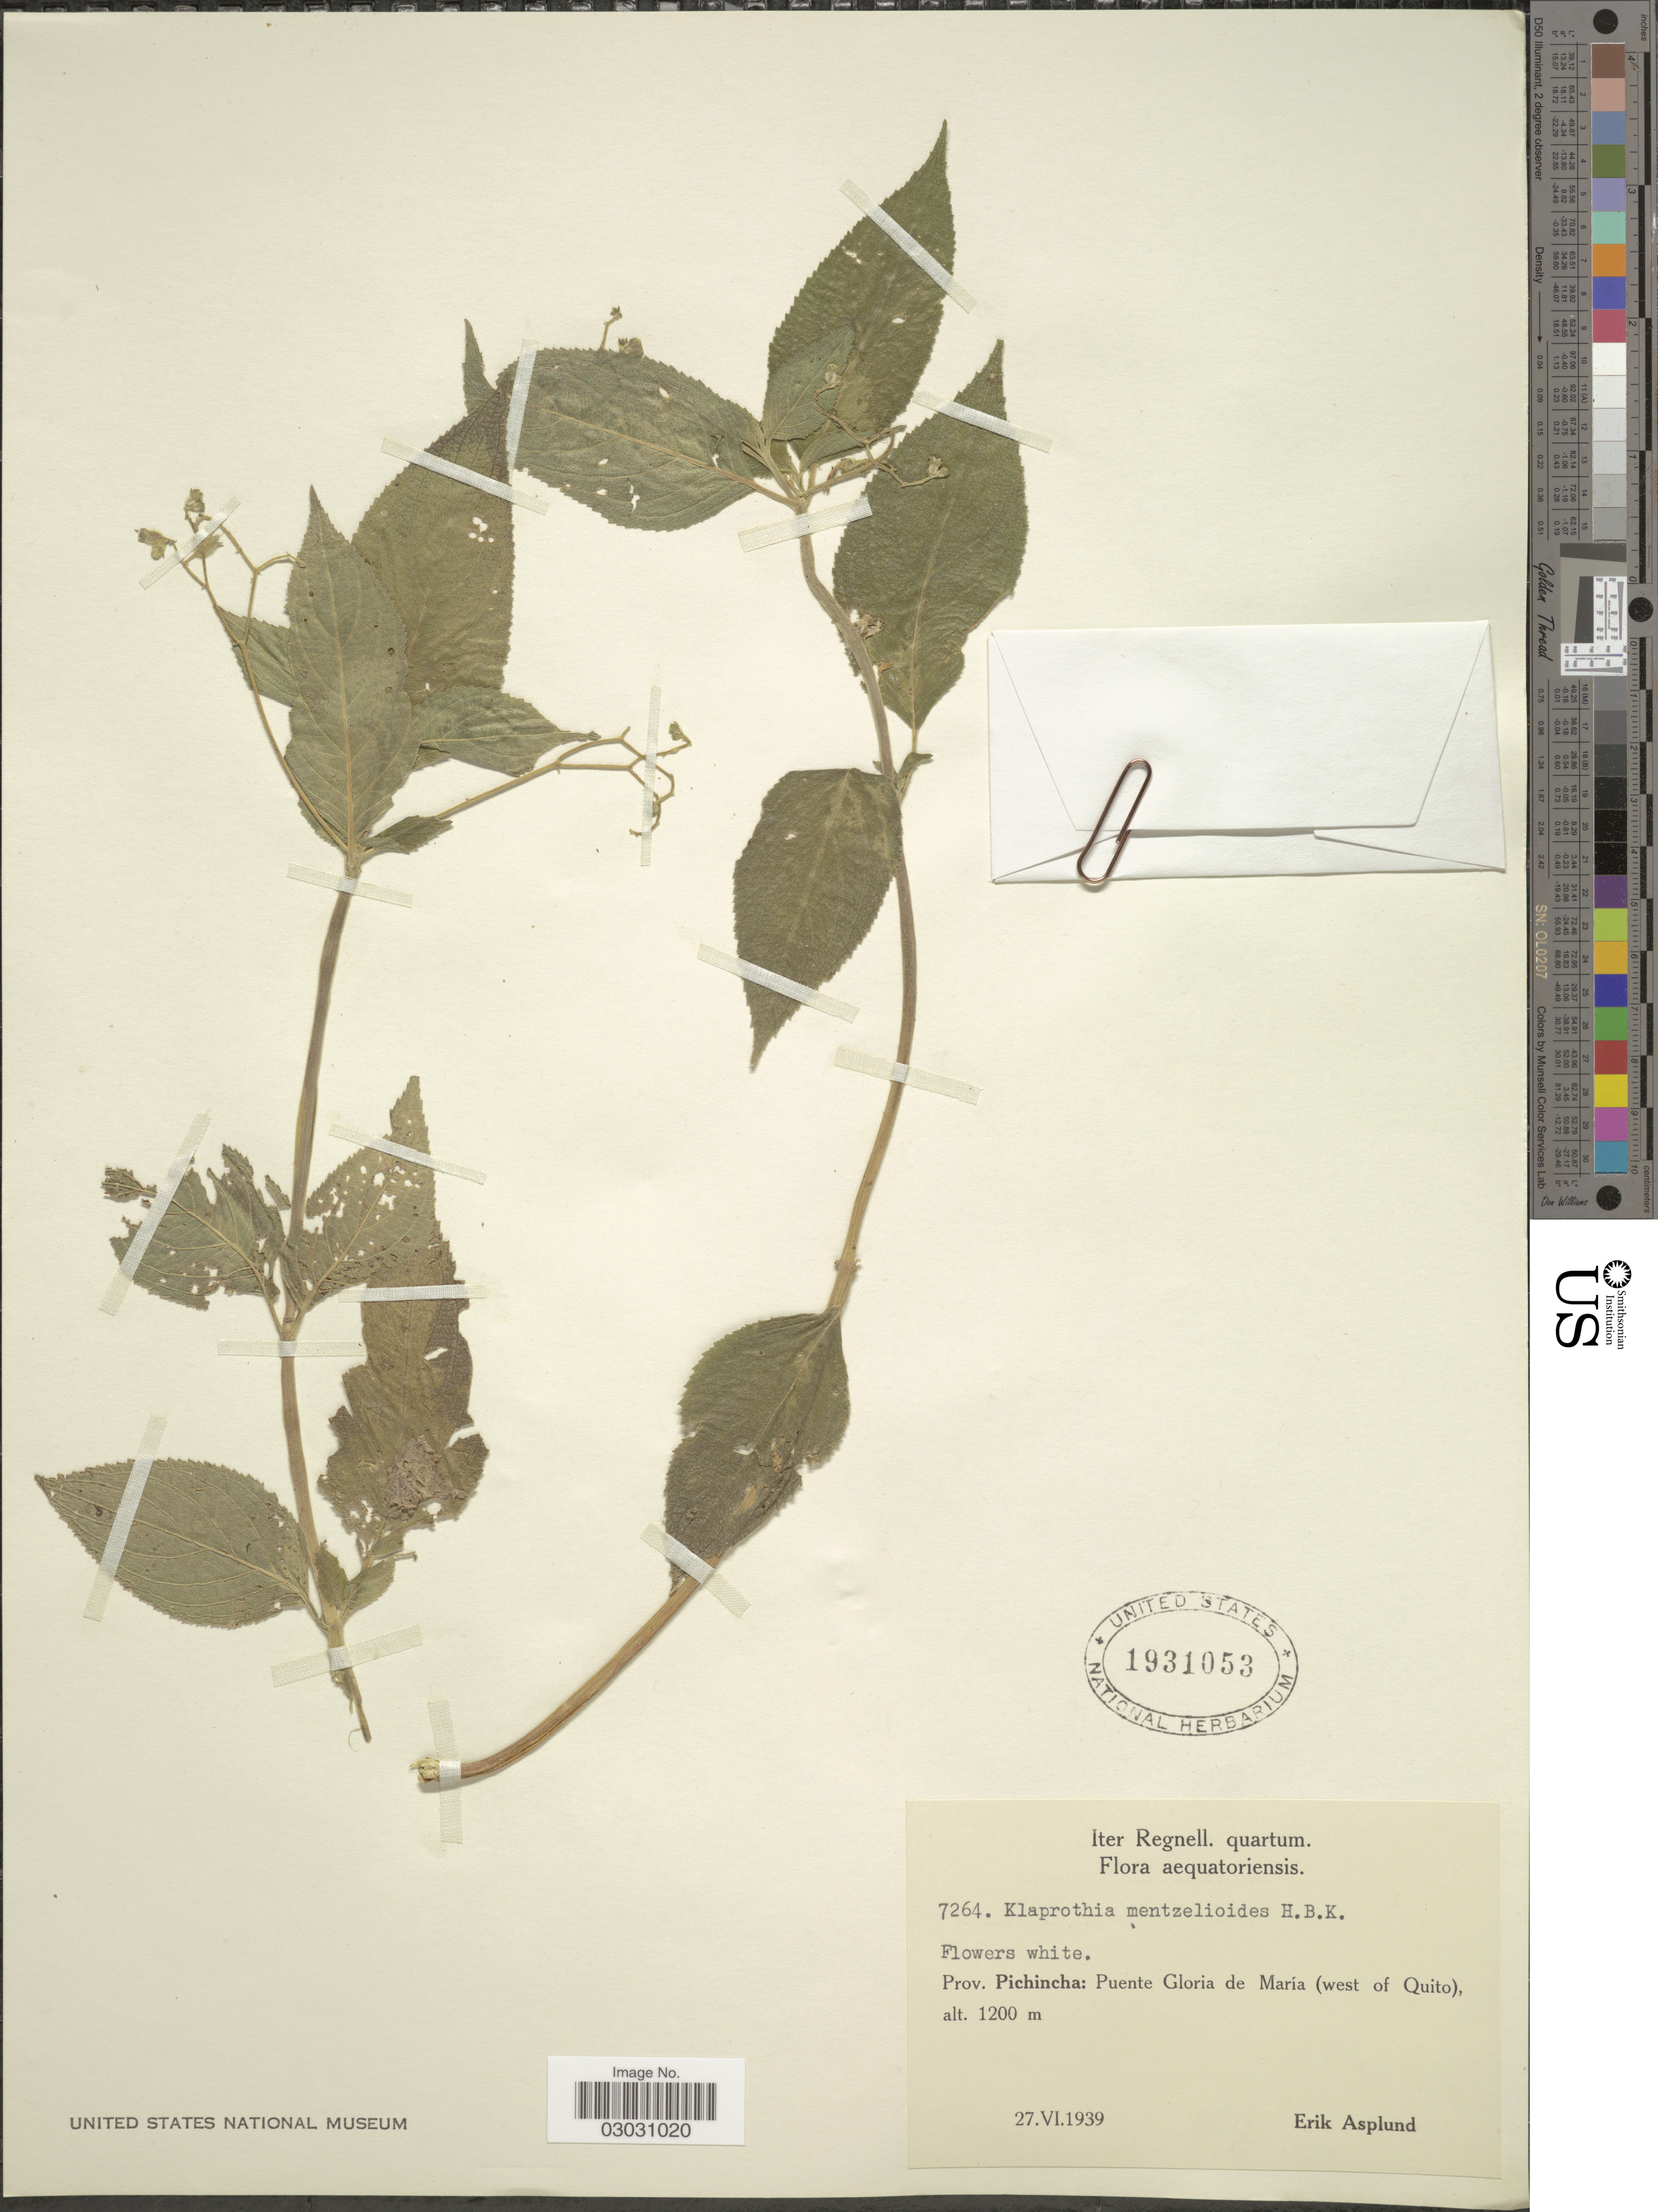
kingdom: Plantae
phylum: Tracheophyta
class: Magnoliopsida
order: Cornales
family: Loasaceae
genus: Klaprothia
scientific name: Klaprothia mentzelioides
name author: Kunth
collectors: E. Asplund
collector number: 7264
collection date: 1939-06-27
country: Ecuador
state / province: Pichincha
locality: Puente Gloria de María (west of Quito).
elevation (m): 1200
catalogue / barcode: US 1931053